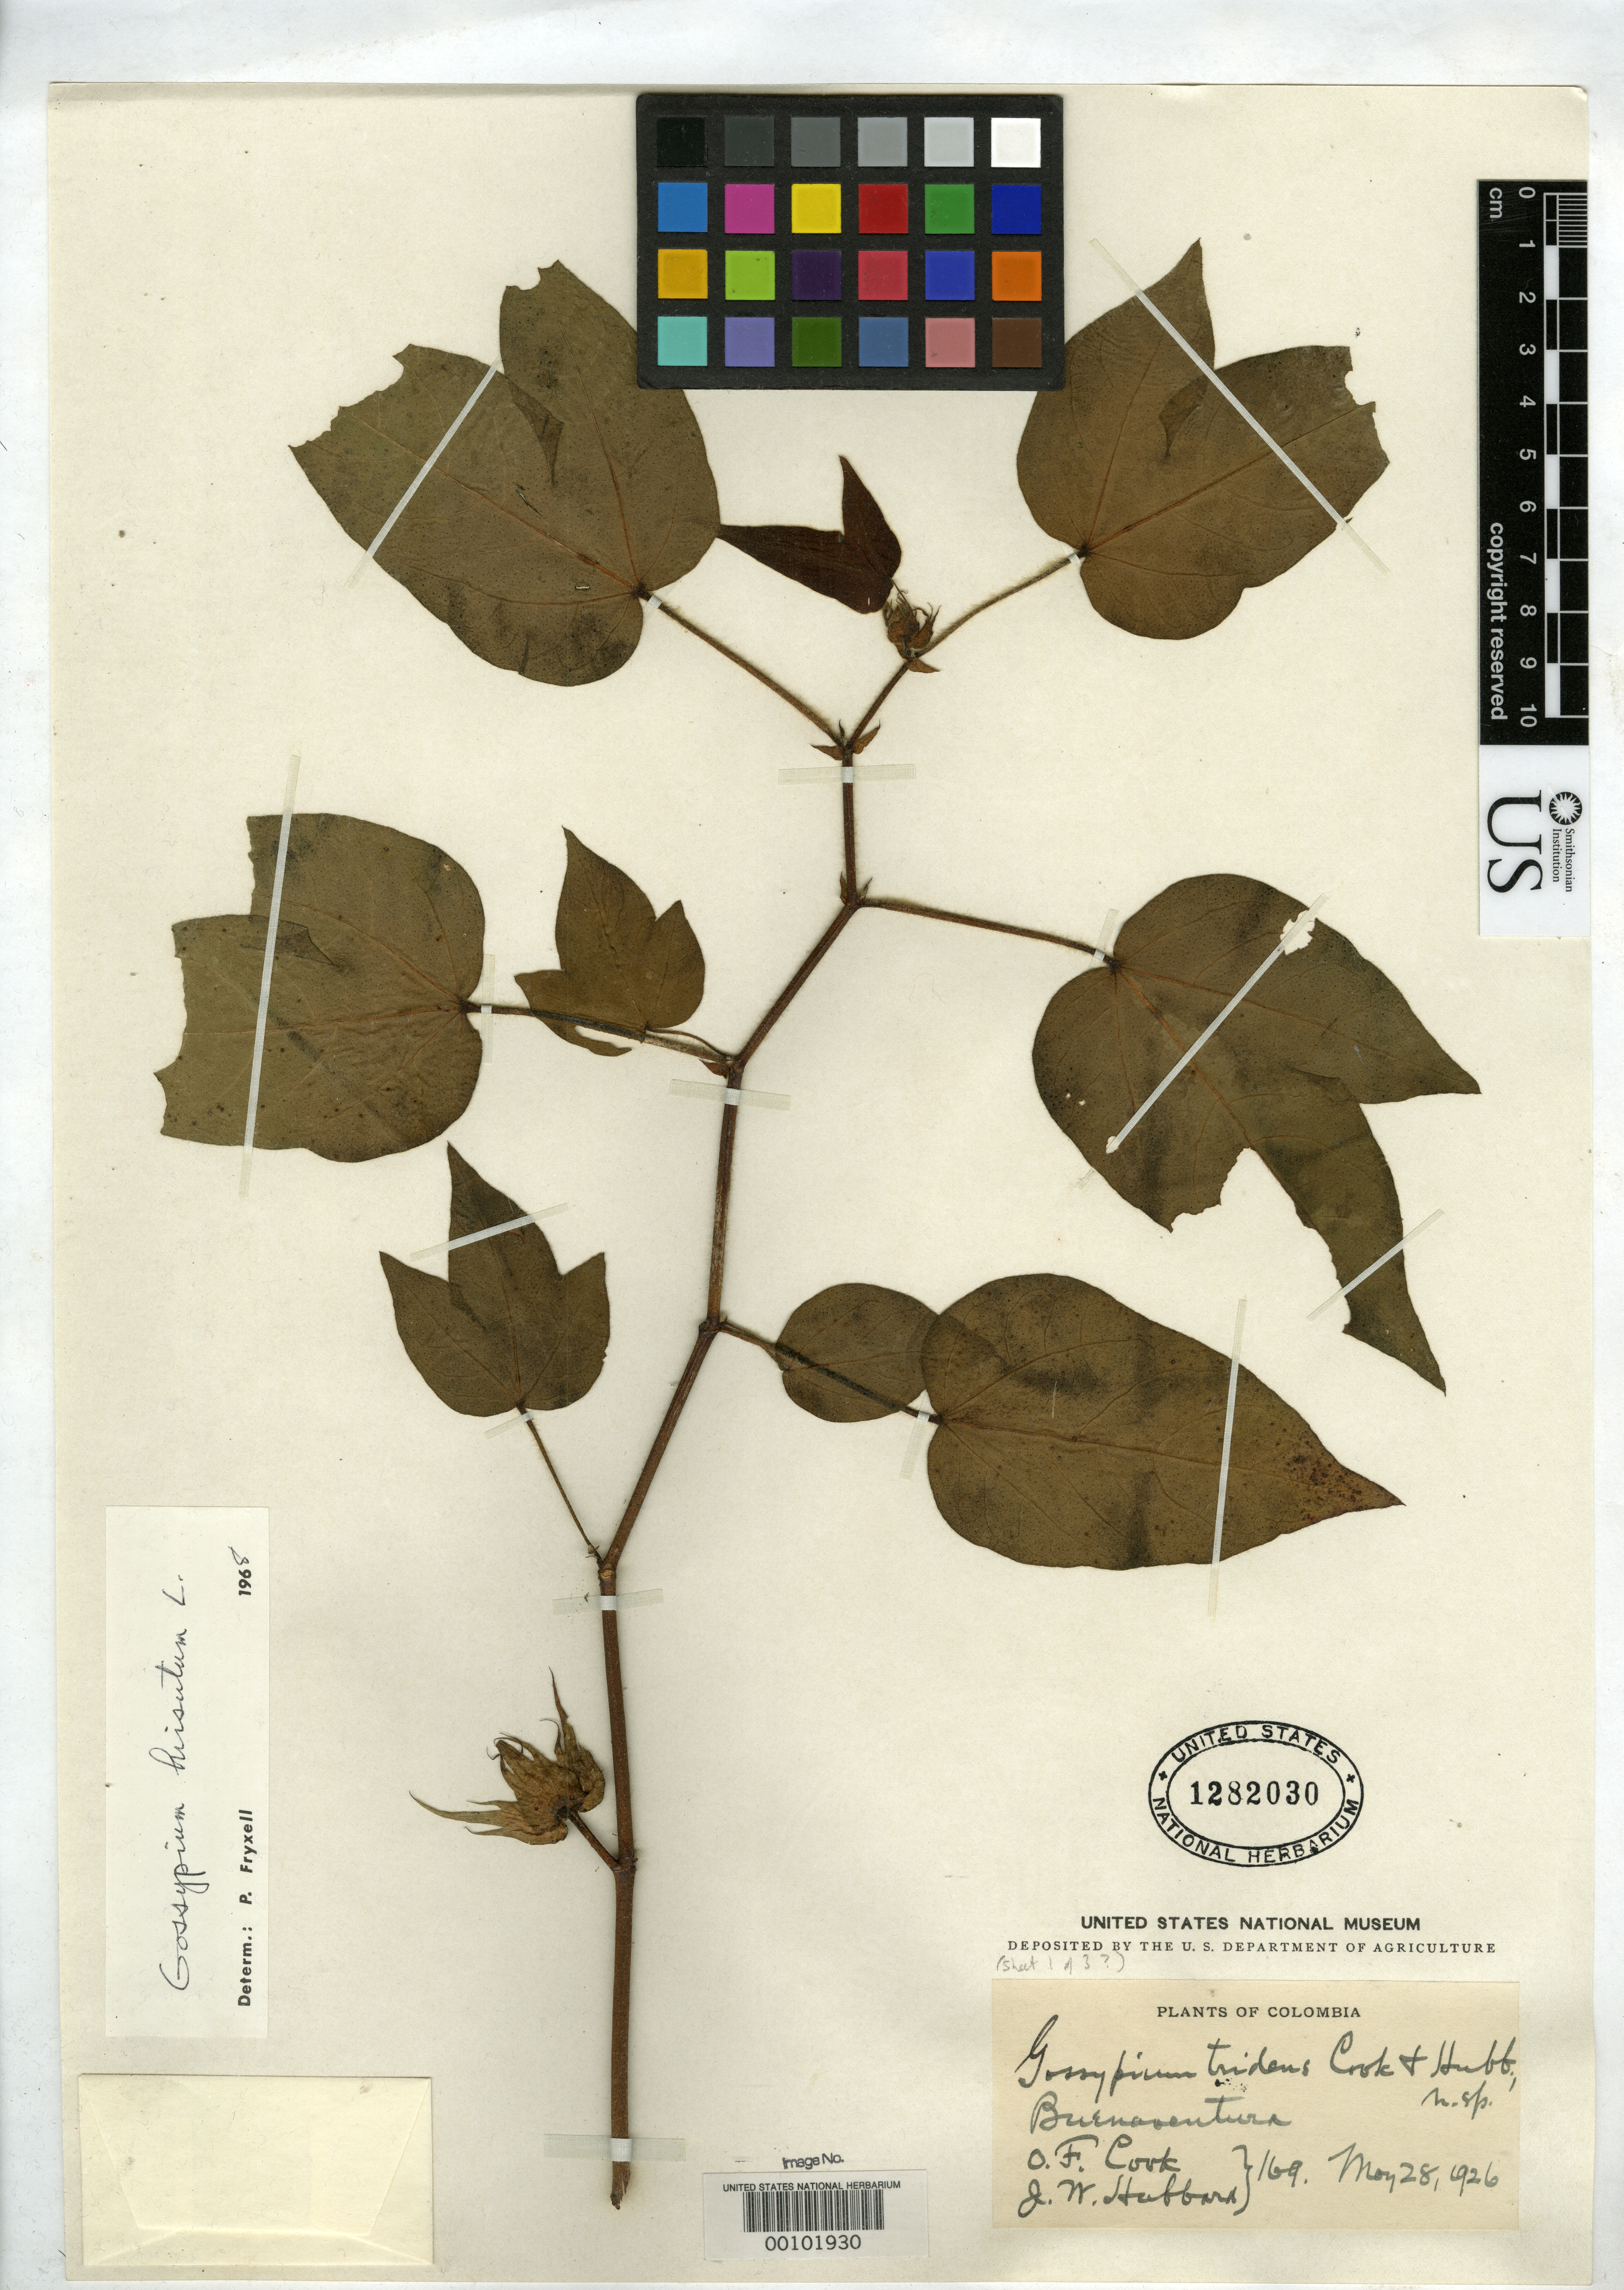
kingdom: Plantae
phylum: Tracheophyta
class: Magnoliopsida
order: Malvales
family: Malvaceae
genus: Gossypium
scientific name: Gossypium tridens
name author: O.F. Cook & J.W. Hubb.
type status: Syntype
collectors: O. F. Cook & J. W. Hubbard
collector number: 169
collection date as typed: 28 May 1926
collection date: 1926-05-28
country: Colombia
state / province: Valle del Cauca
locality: Buena Ventura.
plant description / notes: One of 3 sheets with consecutive USNH numbers (1282030, 1282031, 1282032); syntypes or holotype on 3 sheets? [USNH 1282031 annotated as "lectotype" by Fryxell but no publication of lectotypification found.]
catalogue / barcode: US 1282030